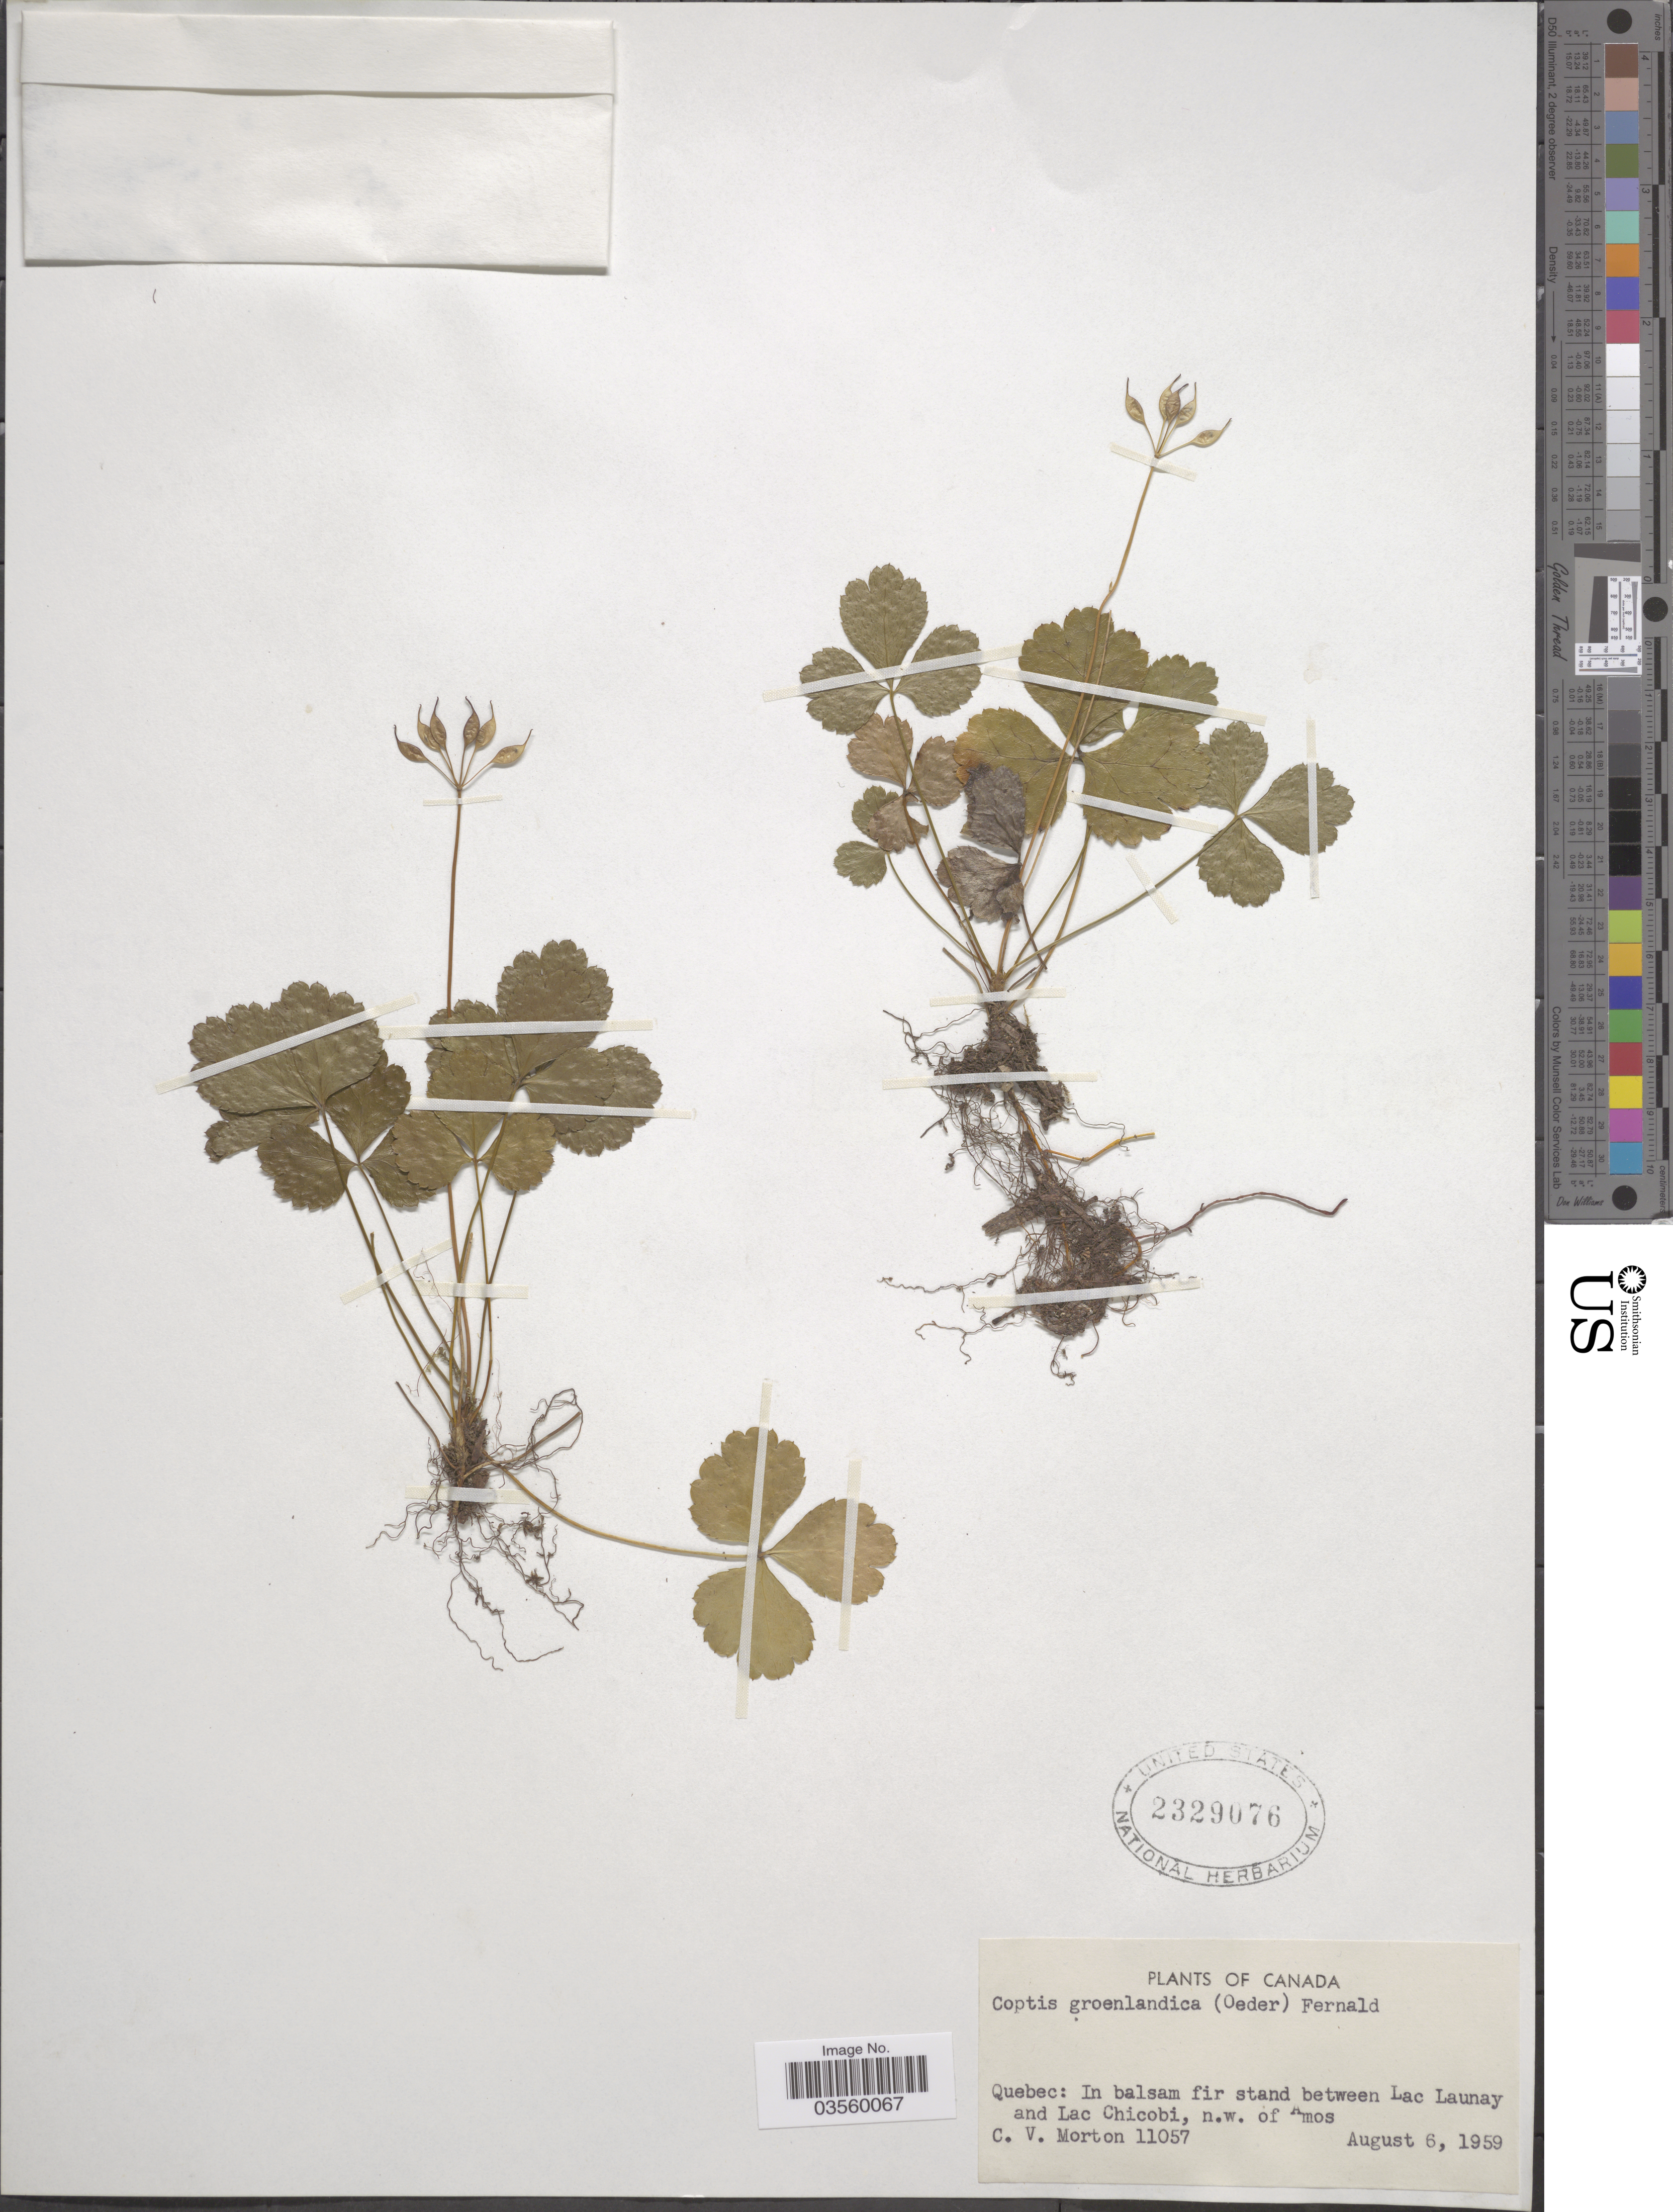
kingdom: Plantae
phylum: Tracheophyta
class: Magnoliopsida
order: Ranunculales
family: Ranunculaceae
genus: Coptis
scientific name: Coptis trifolia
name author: (L.) Salisb.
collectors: C. V. Morton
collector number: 11057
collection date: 1959-08-06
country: Canada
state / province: Quebec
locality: Between Lac Launay and Lac Chicobi, n.w. of Amos.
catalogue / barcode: US 2329076